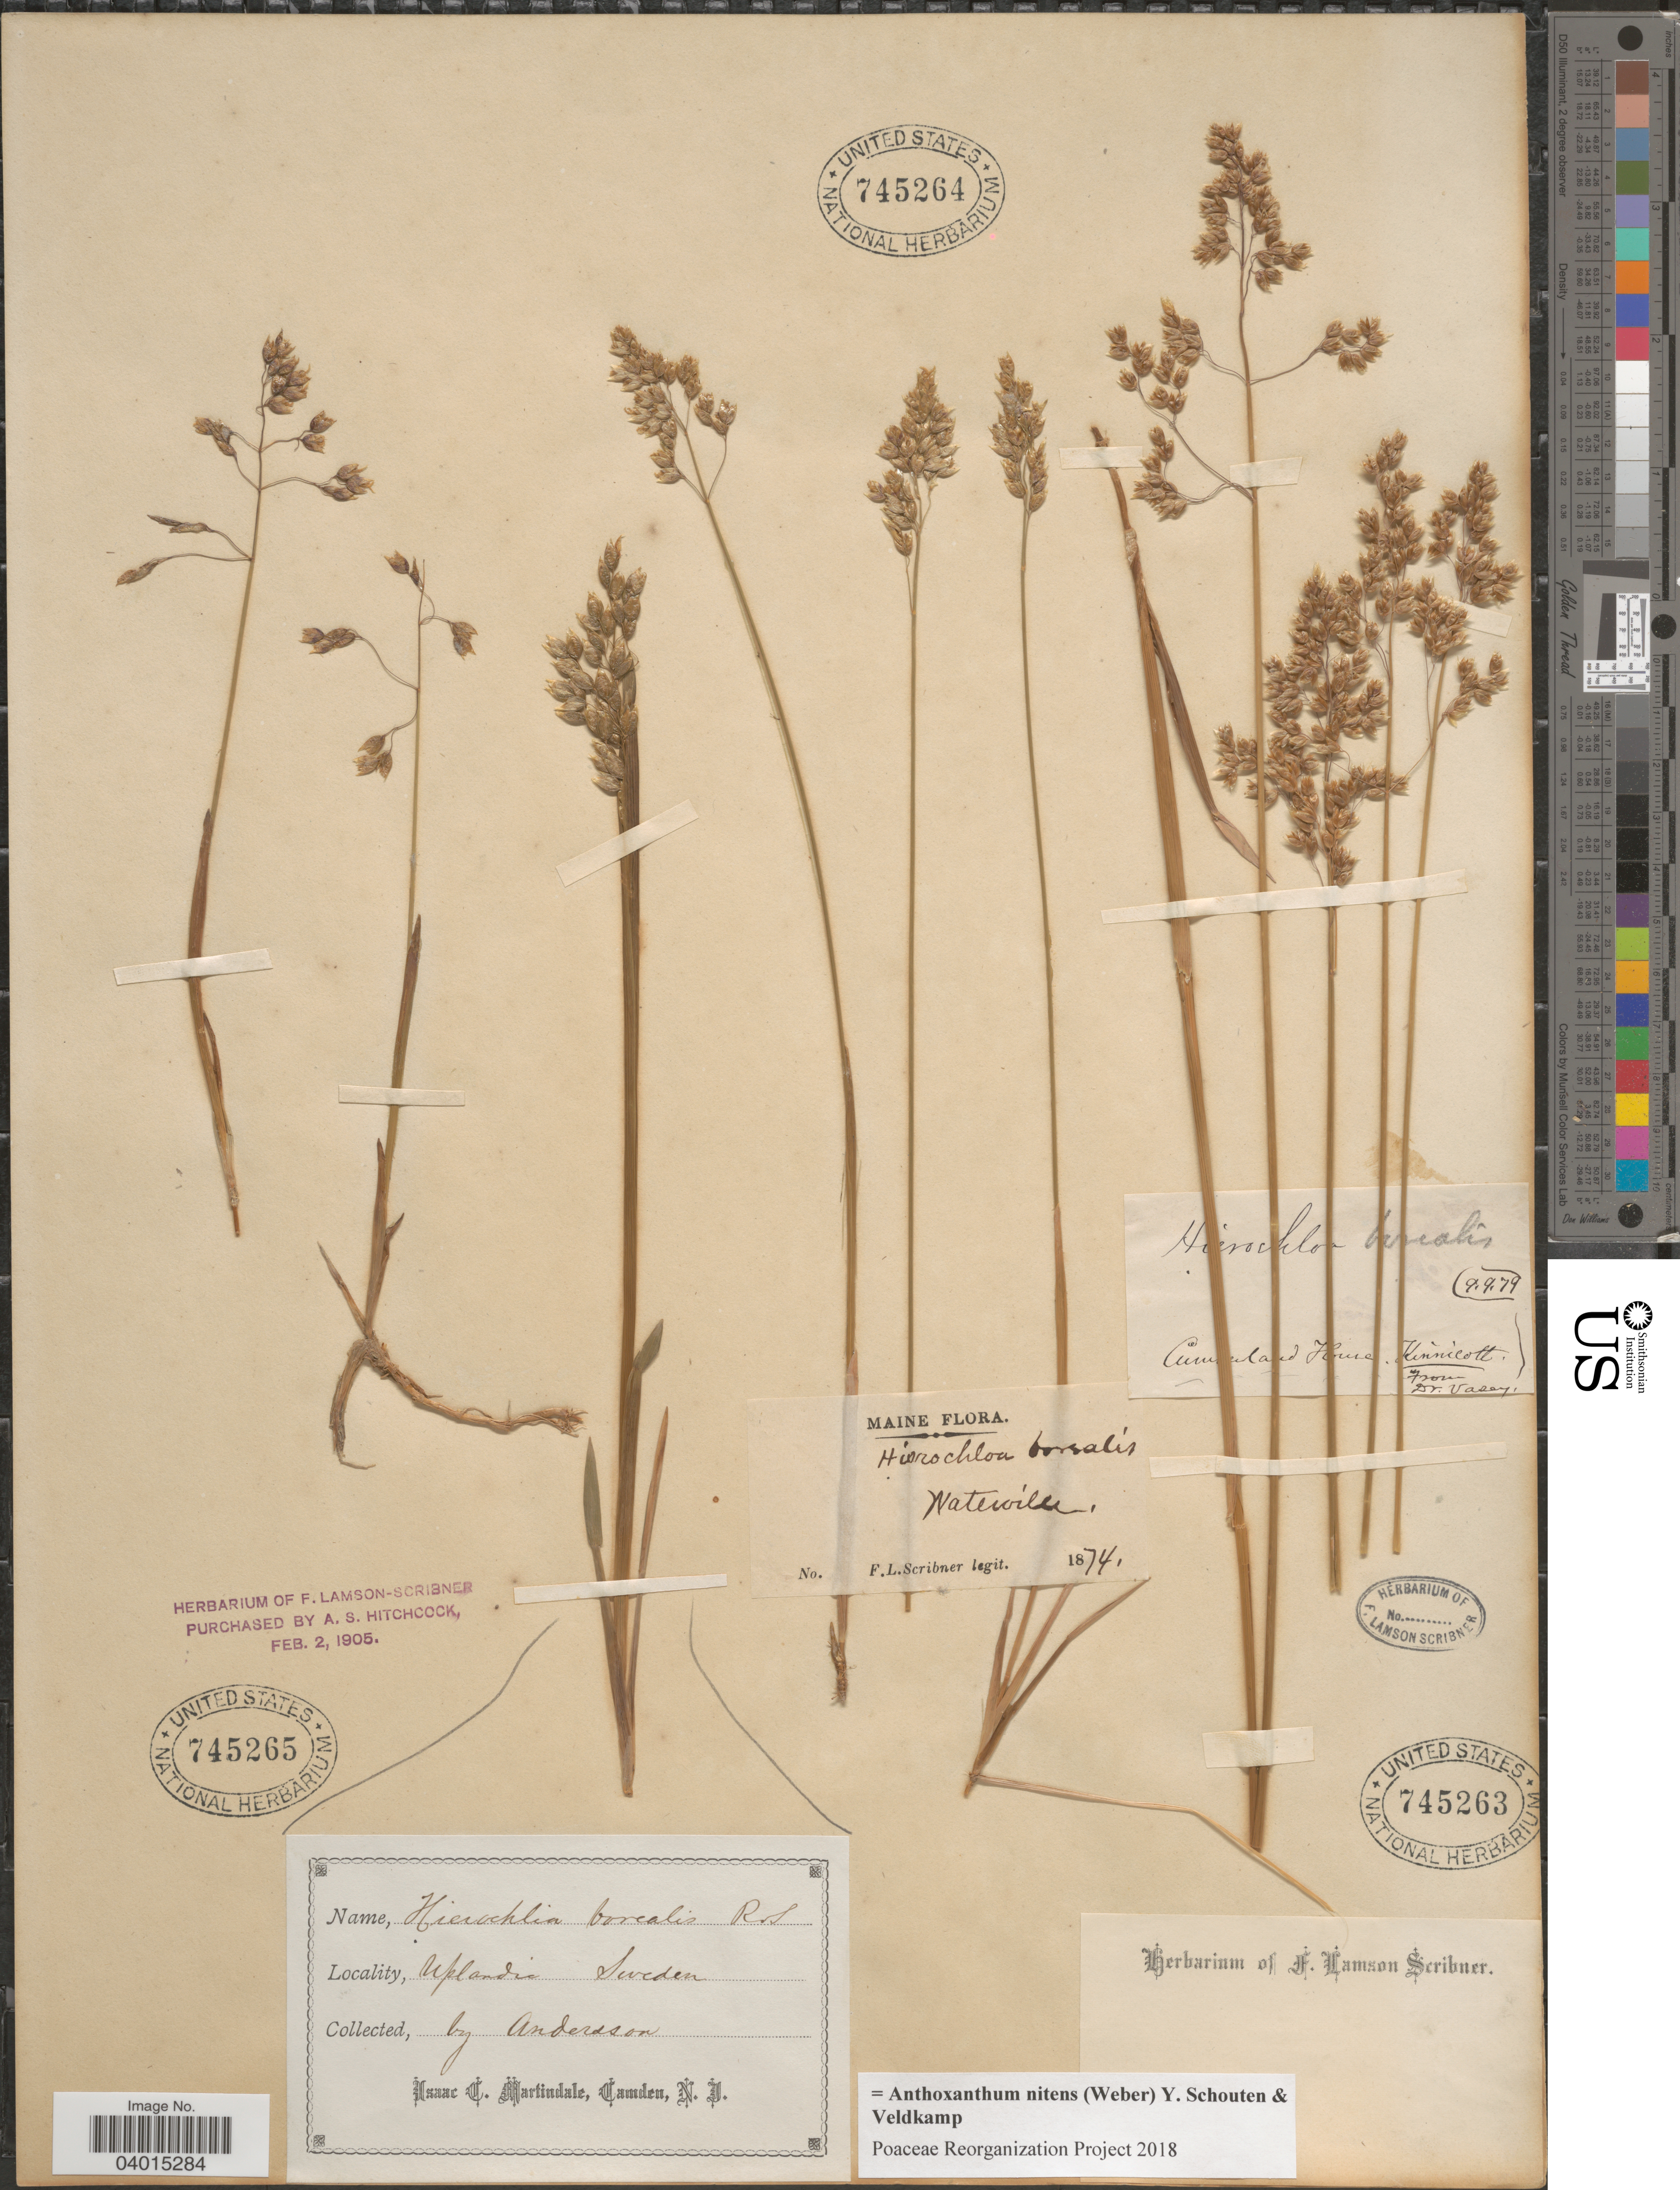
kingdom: Plantae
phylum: Tracheophyta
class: Liliopsida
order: Poales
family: Poaceae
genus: Anthoxanthum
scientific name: Anthoxanthum nitens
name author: (G.H. Weber) R.T.A. Schouten & Veldkamp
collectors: F. L. Scribner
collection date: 1874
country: United States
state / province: Maine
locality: Waterville.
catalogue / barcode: US 745264